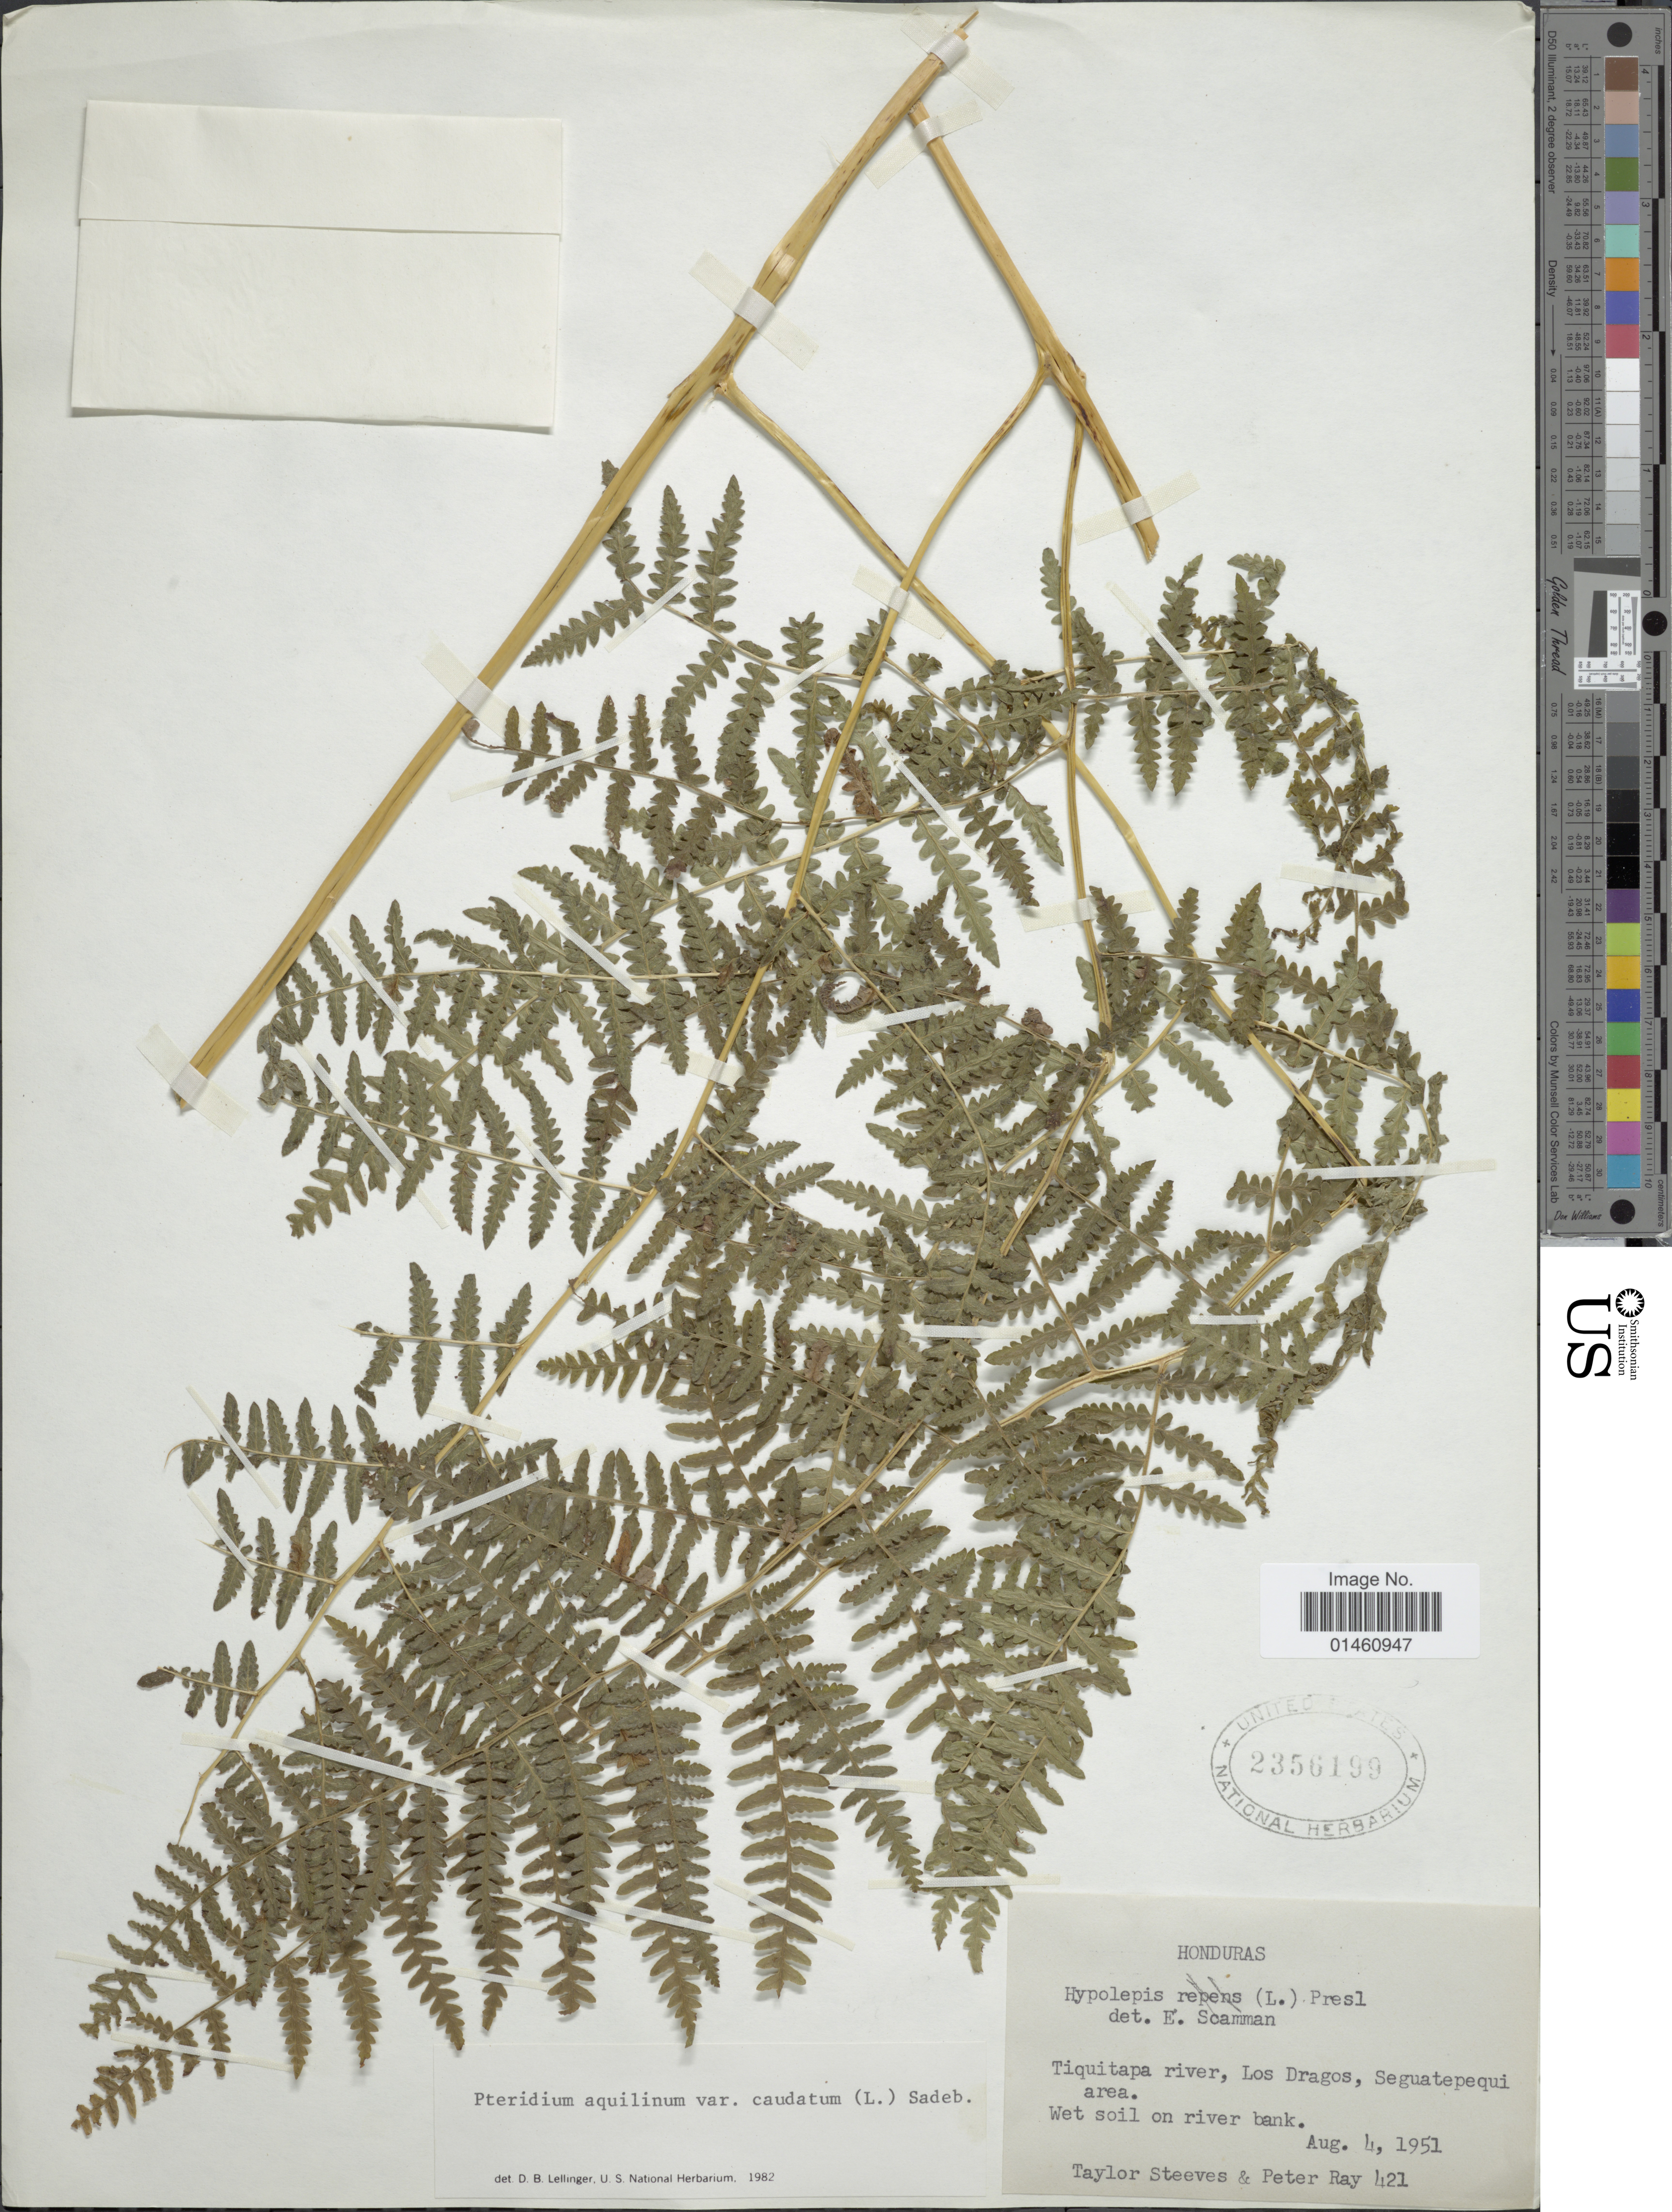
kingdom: Plantae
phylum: Tracheophyta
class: Polypodiopsida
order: Polypodiales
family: Dennstaedtiaceae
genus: Pteridium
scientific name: Pteridium caudatum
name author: (L.) Maxon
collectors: T. Steeves & P. Ray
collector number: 421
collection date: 1951-08-04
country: Honduras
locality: Tiquitapa river, Los Dragos, Seguatepequi area.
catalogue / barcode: US 2356199